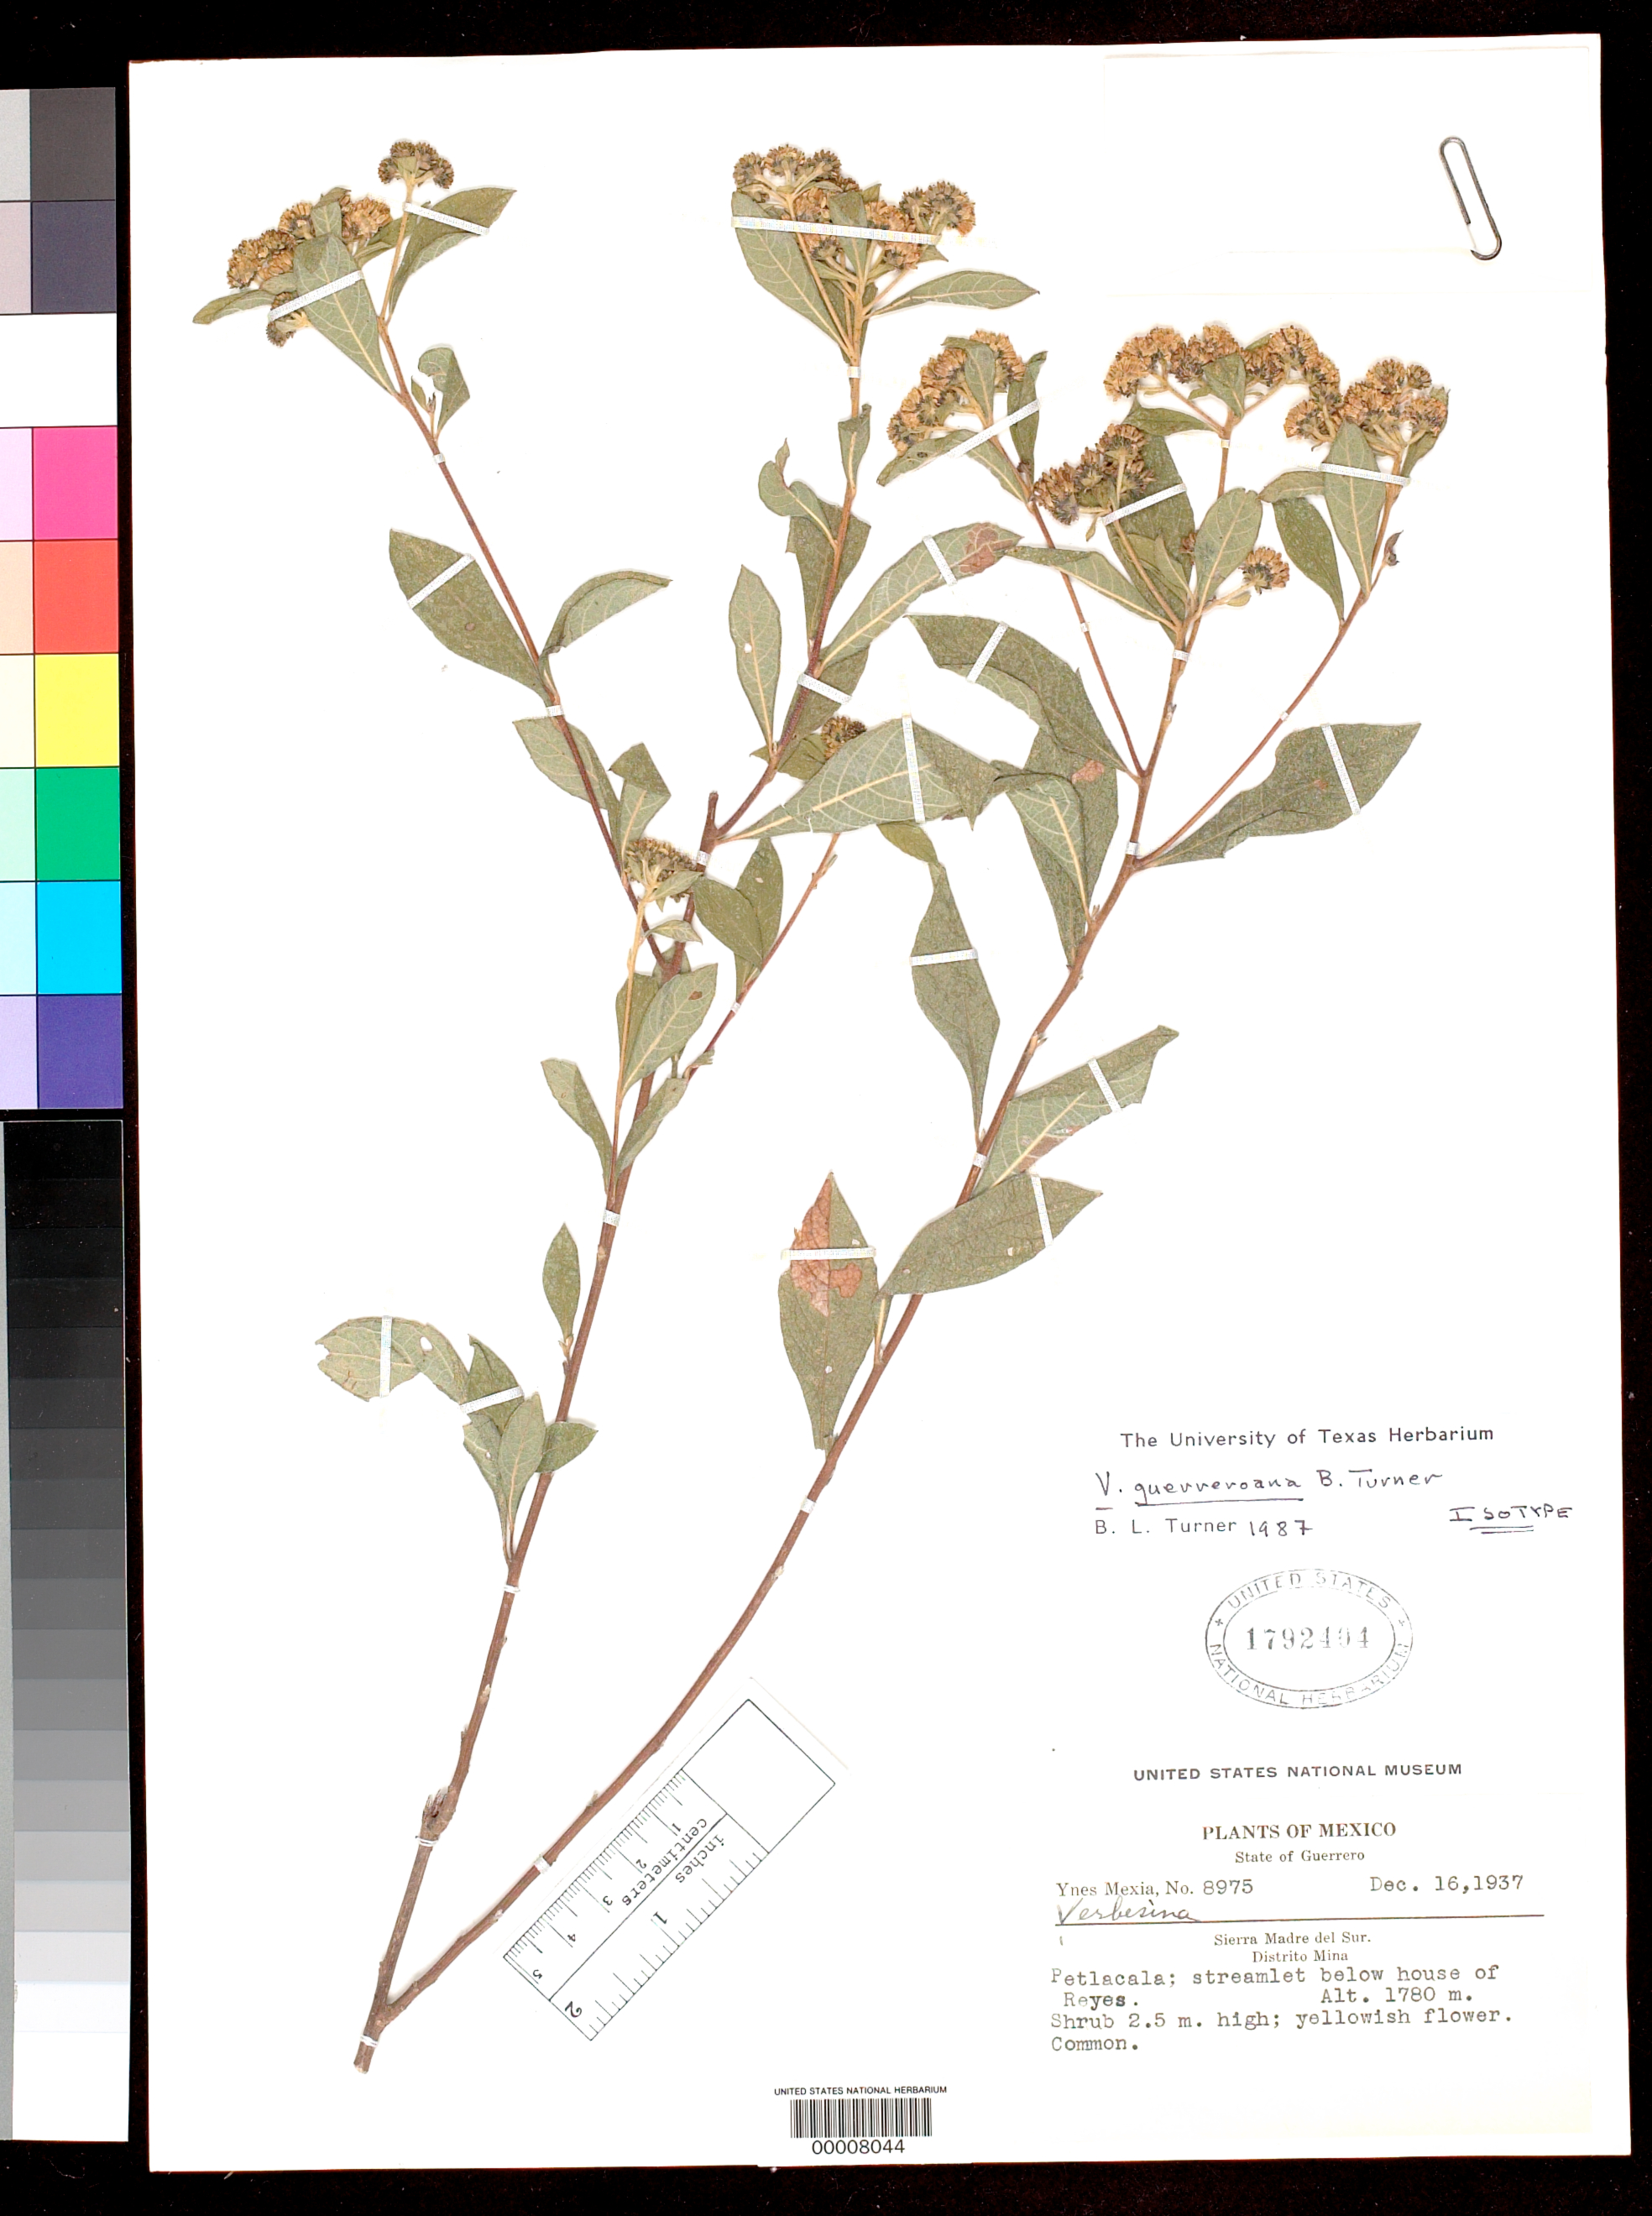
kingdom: Plantae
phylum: Tracheophyta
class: Magnoliopsida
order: Asterales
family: Asteraceae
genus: Verbesina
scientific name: Verbesina guerreroana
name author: B.L. Turner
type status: Isotype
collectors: Y. Mexia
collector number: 8975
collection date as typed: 16 Dec 1937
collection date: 1937-12-16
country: Mexico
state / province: Guerrero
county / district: Mina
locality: Sierra Madre del Sur, Petlacala.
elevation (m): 1780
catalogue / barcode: US 1792404